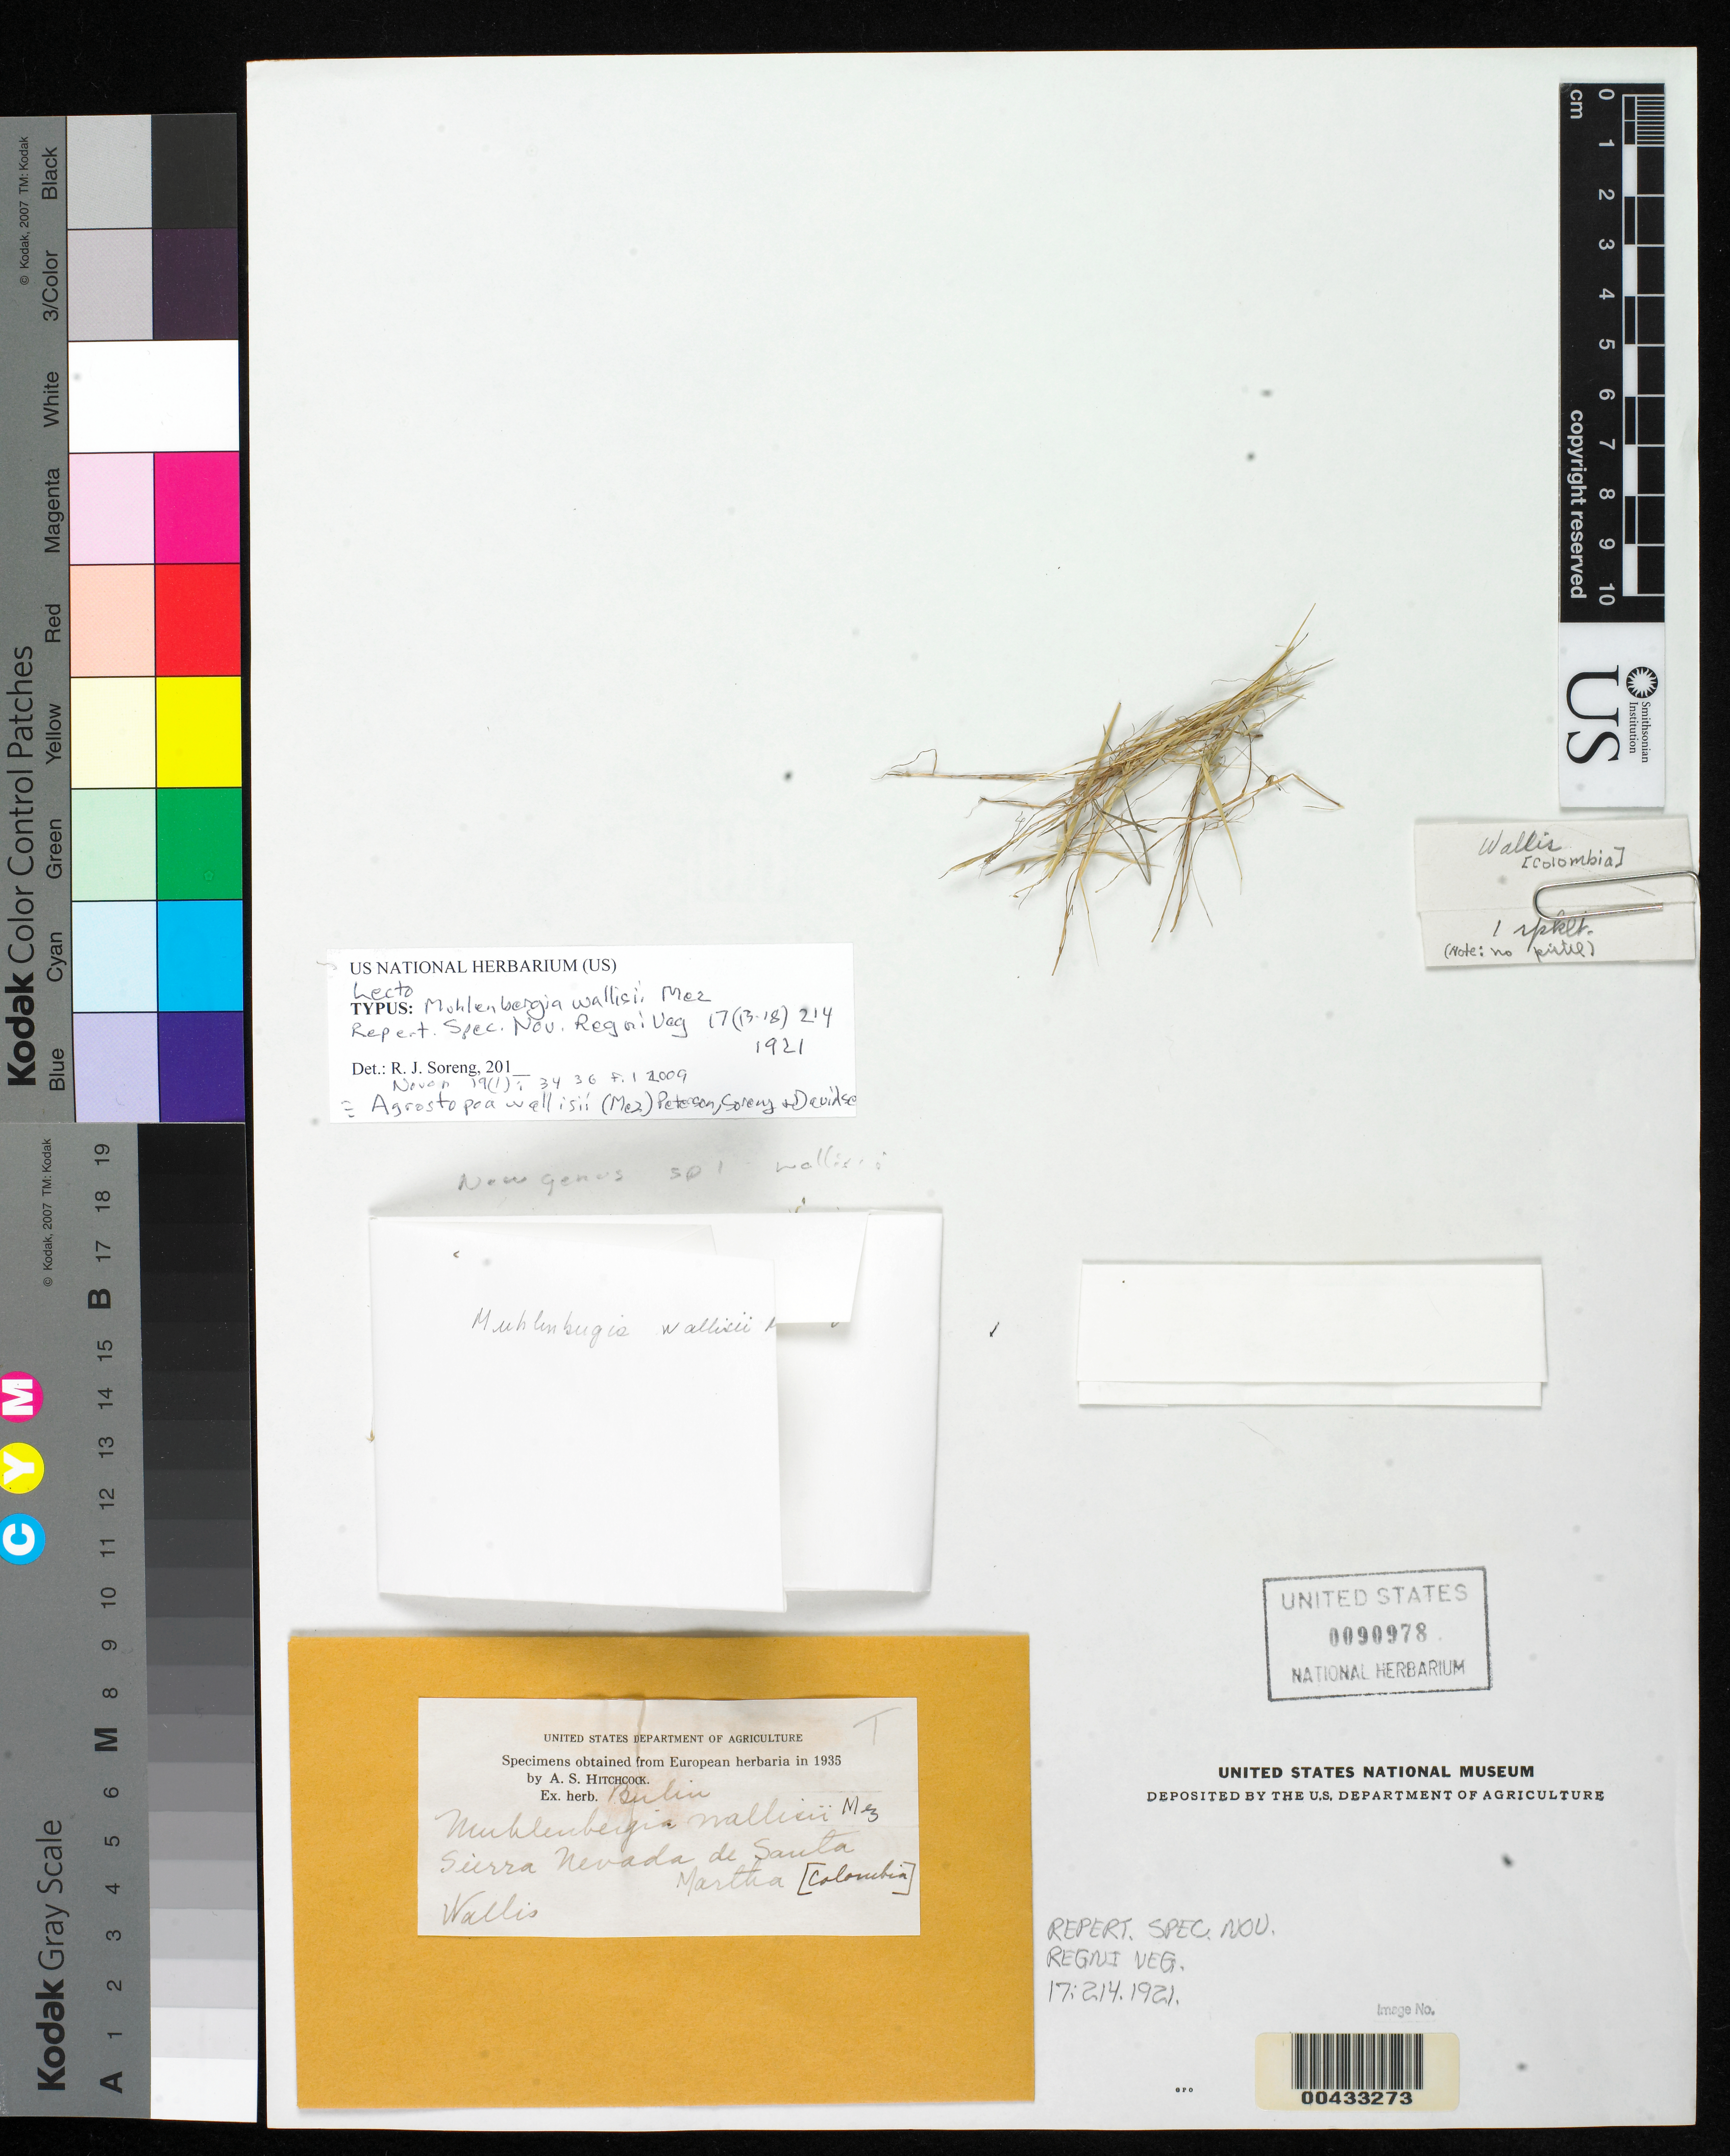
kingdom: Plantae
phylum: Tracheophyta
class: Liliopsida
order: Poales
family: Poaceae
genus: Muhlenbergia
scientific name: Muhlenbergia wallisii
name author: Mez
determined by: Soreng, Robert J., Research Associate (BOT), Smithsonian Institution - National Museum of Natural History (UNITED STATES)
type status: Lectotype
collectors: G. Wallis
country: Colombia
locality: Sierra Nevada de Santa Marta.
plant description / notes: Fragmentary material of type specimen ex herb. Berlin.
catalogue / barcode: US 90978